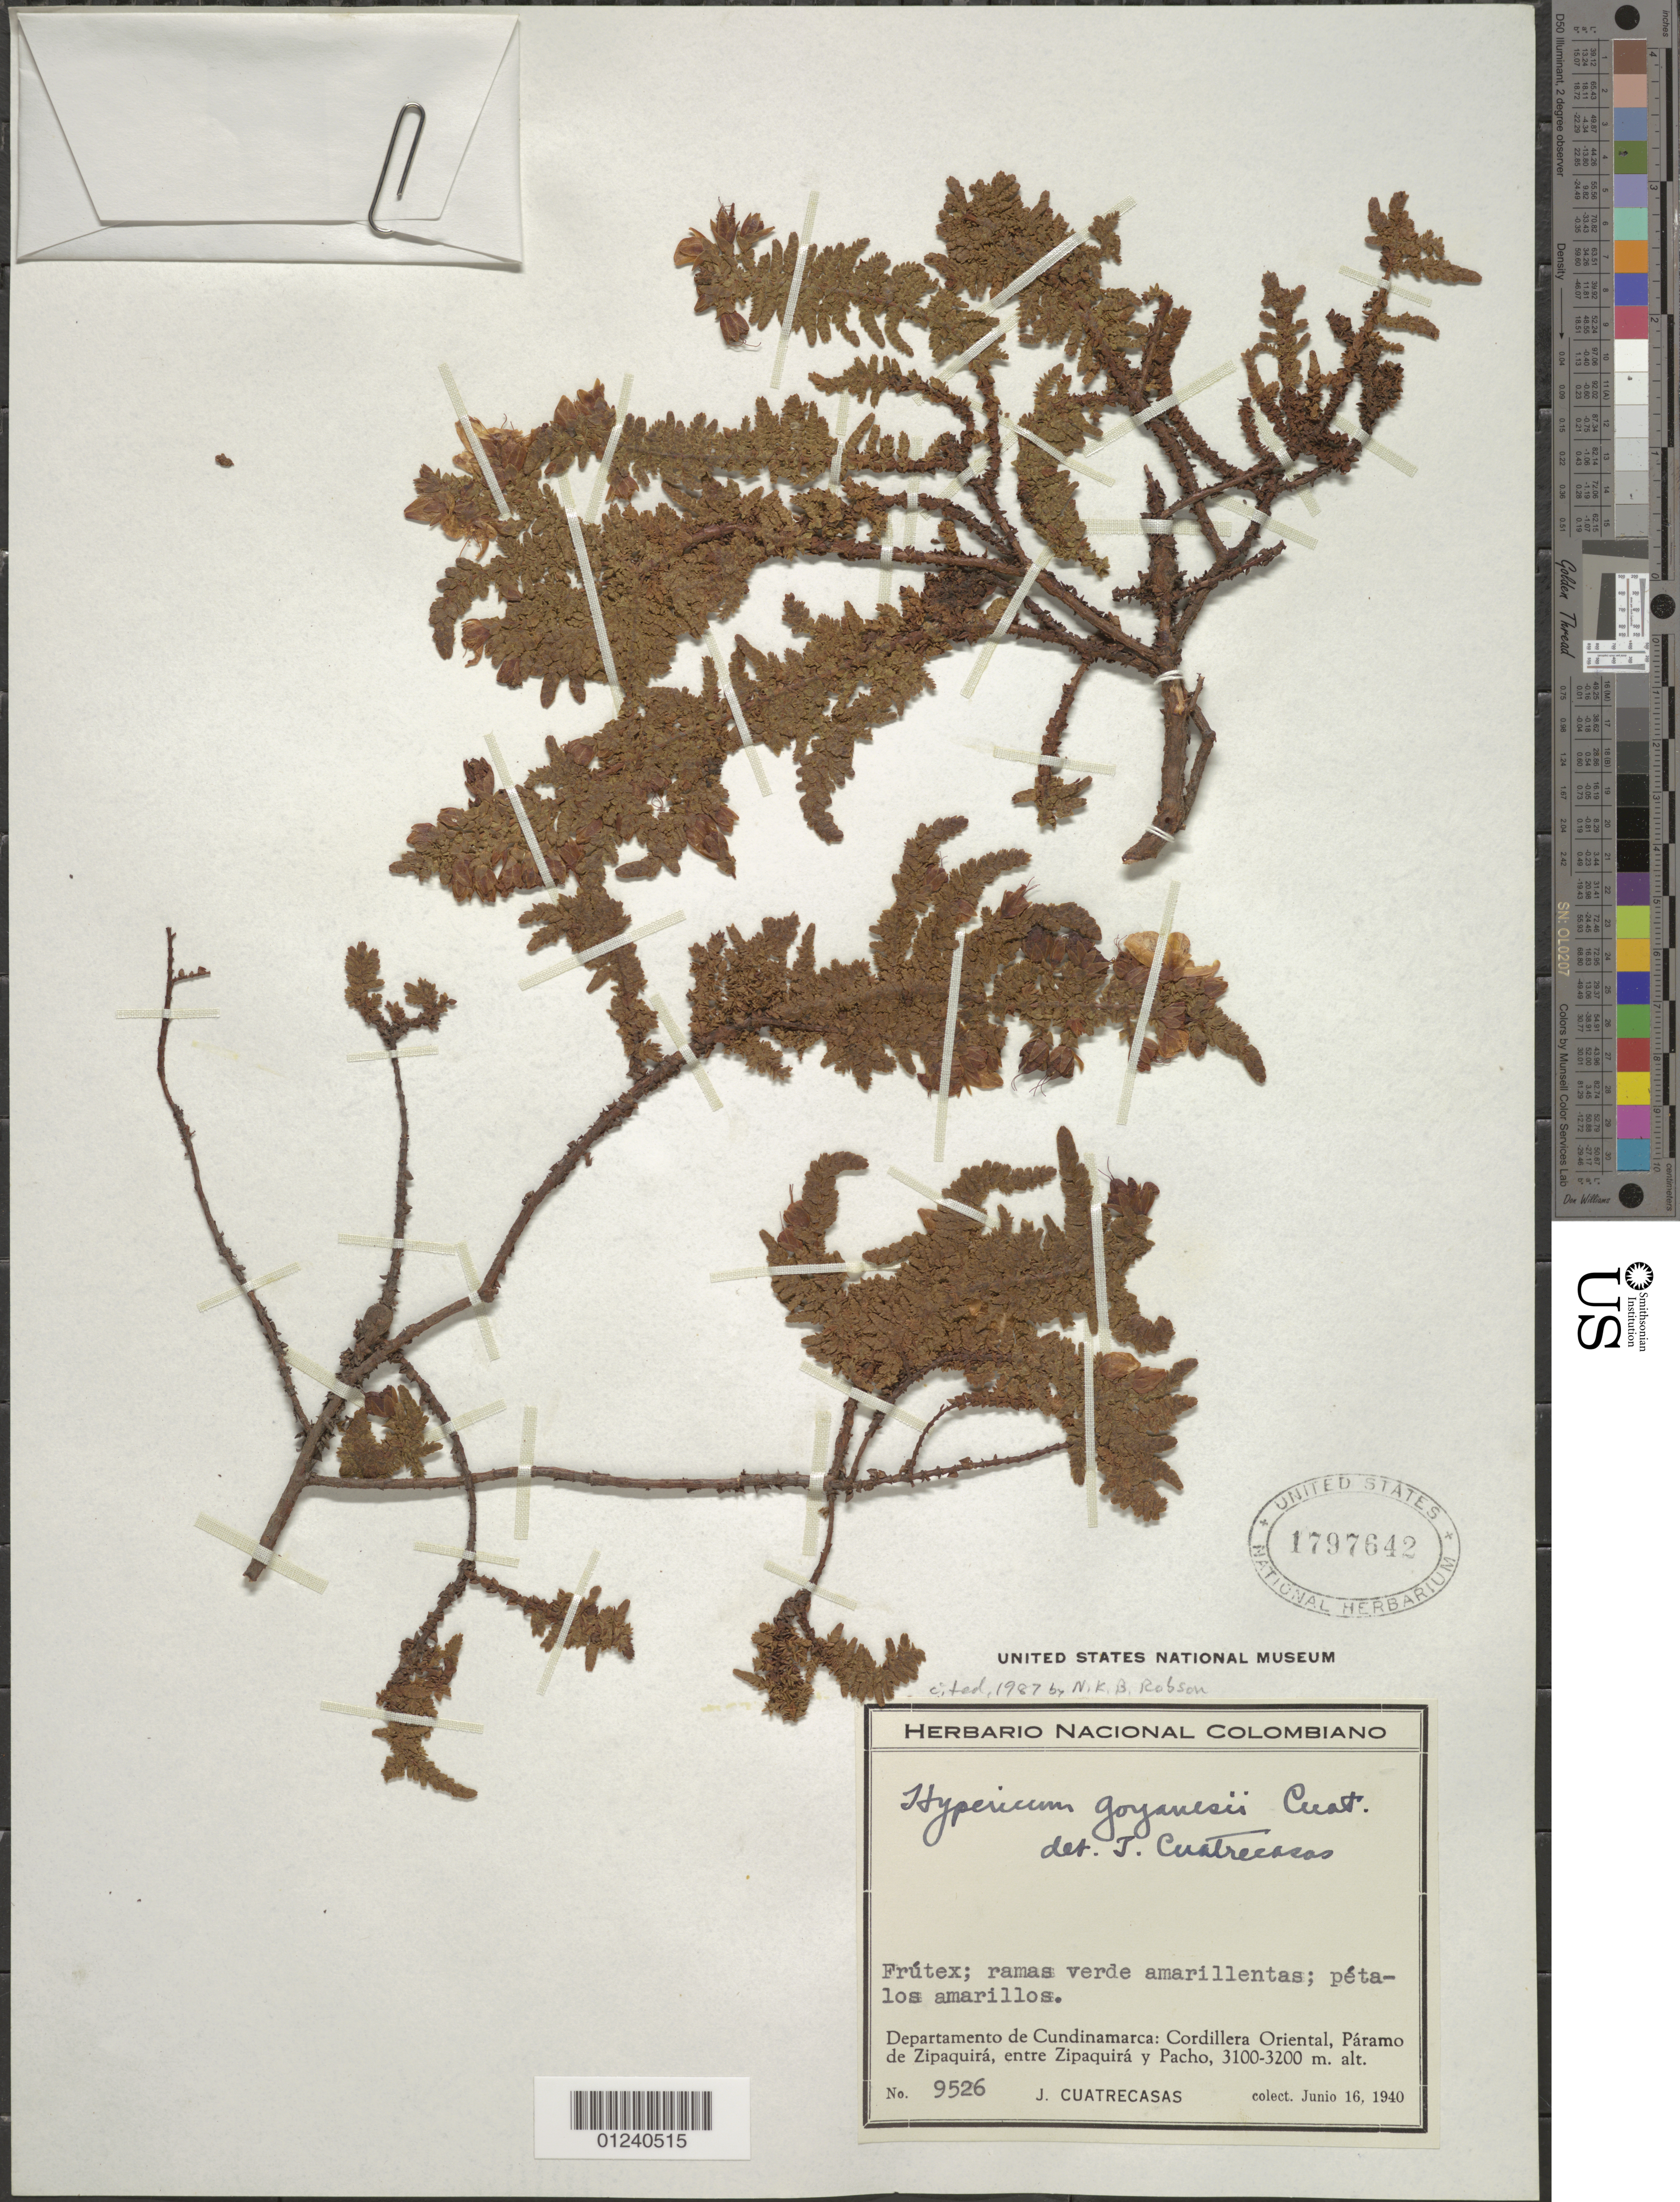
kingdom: Plantae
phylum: Tracheophyta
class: Magnoliopsida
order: Malpighiales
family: Hypericaceae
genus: Hypericum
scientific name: Hypericum goyanesii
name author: Cuatrec.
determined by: Cuatrecasas, J.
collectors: J. Cuatrecasas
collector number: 9526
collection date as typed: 16 Jun 1940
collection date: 1940-06-16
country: Colombia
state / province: Cundinamarca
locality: Cordillera Oriental, Páramo de Zipaquira, entre Zipaquira & Pacho.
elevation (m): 3100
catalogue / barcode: US 1797642